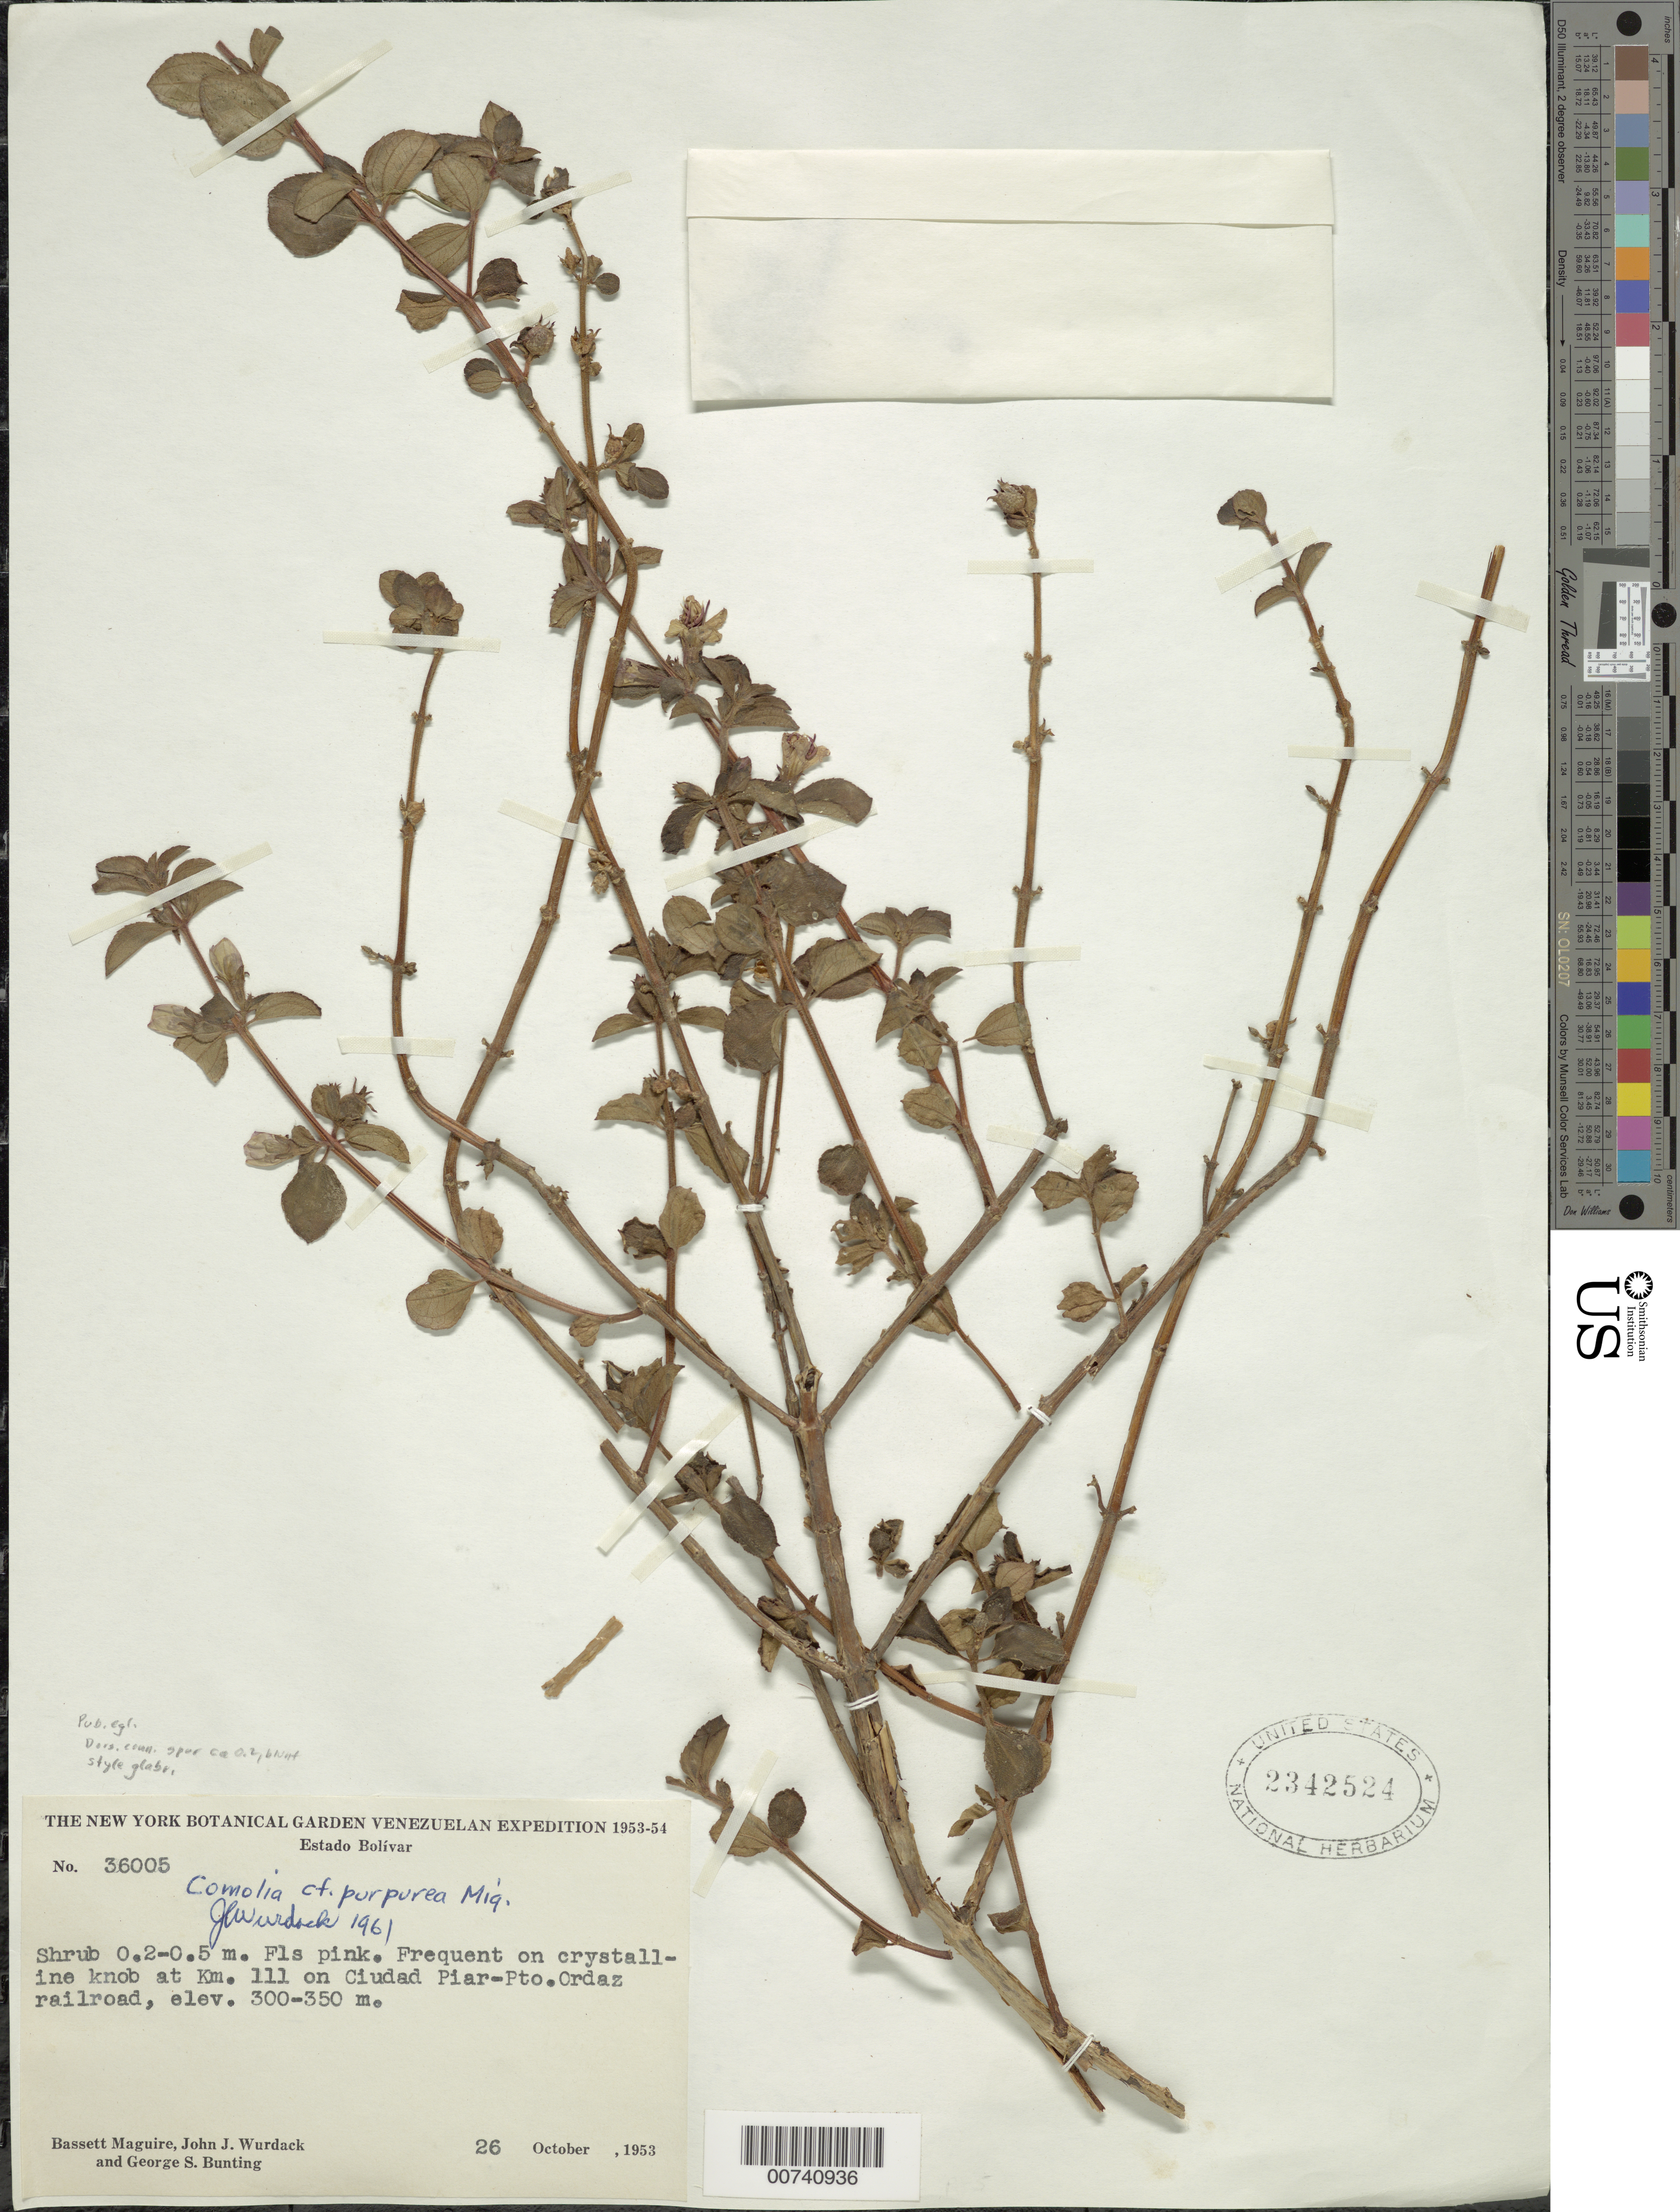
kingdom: Plantae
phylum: Tracheophyta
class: Magnoliopsida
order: Myrtales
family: Melastomataceae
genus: Comolia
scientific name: Comolia veronicifolia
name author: Benth.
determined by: Nunes da Silva, Diego, (RB), Jardim Botanico do Rio de Janeiro - Herbario (BRAZIL)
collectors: B. Maguire, J. J. Wurdack & G. S. Bunting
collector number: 36005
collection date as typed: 26-Oct-53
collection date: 1953-10-26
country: Venezuela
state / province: Bolívar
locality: Cuidad Piar, Puerto Ordaz-Cerro Bolívar railroad, km 111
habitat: Crystalline knob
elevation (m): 300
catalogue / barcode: US 2342524